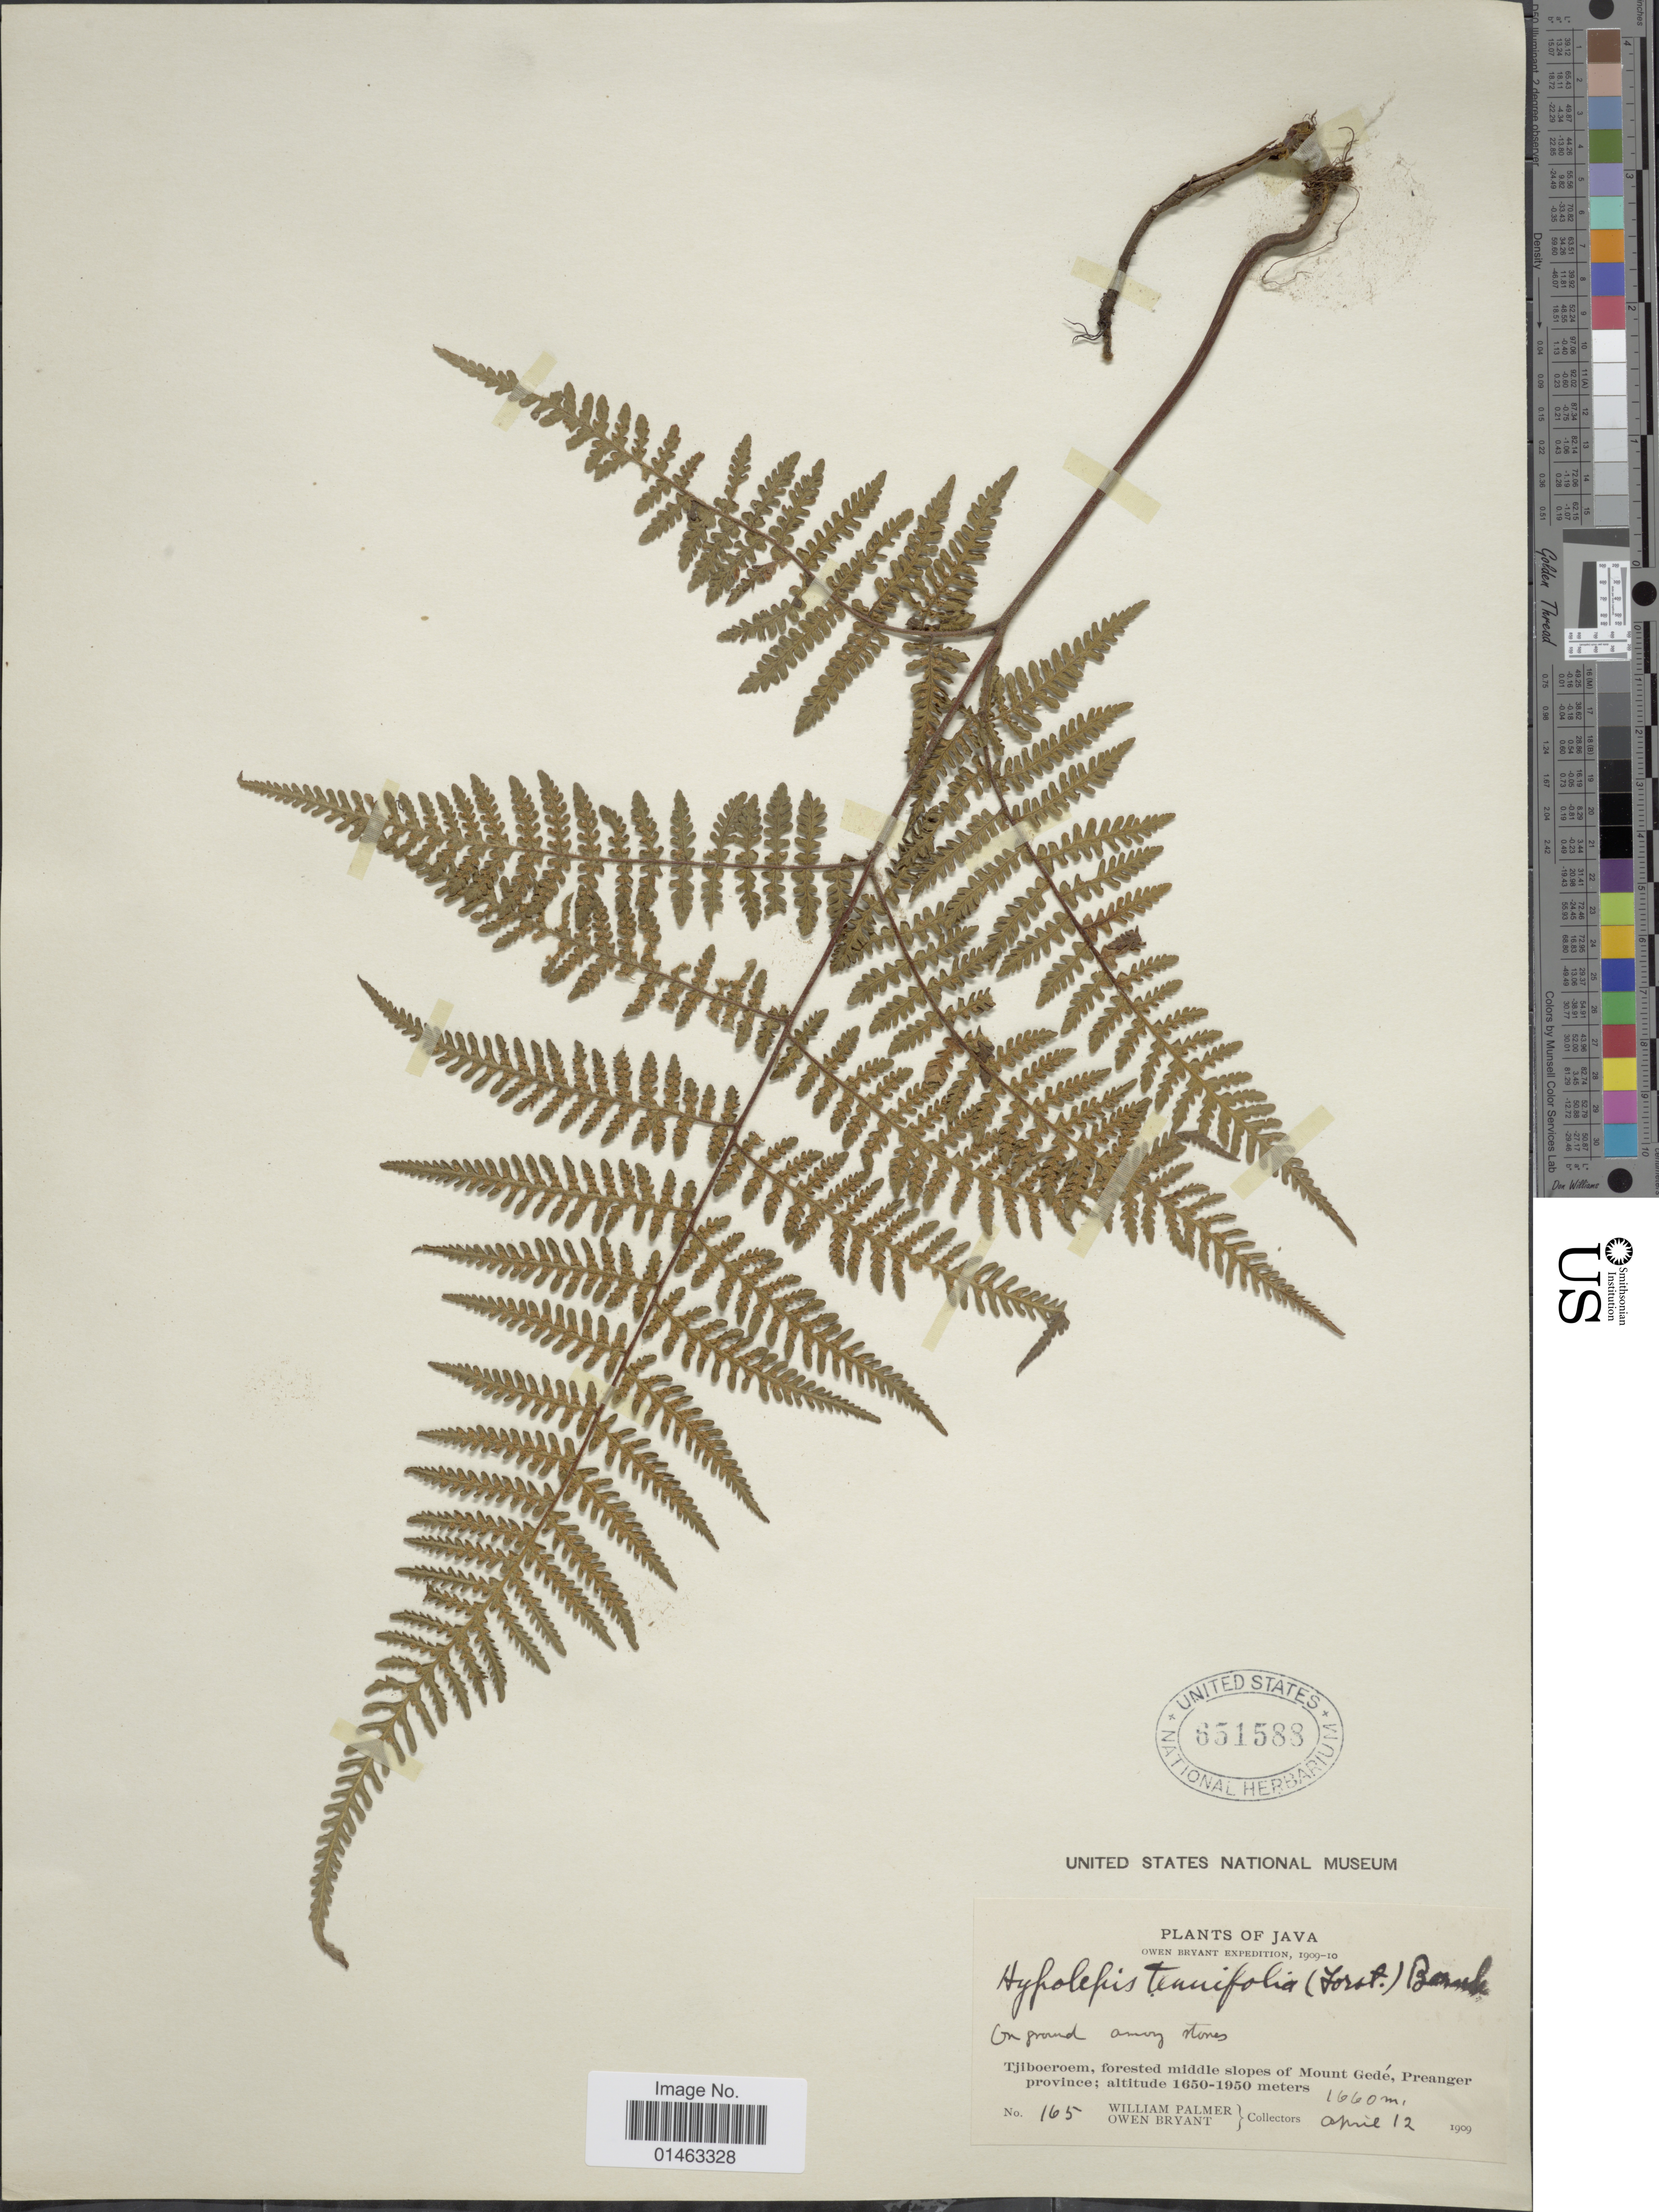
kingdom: Plantae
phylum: Tracheophyta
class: Polypodiopsida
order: Polypodiales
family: Dennstaedtiaceae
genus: Hypolepis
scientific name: Hypolepis tenuifolia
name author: (G. Forst.) Bernh.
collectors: W. Palmer & O. Bryant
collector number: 165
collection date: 1909-04-12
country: Indonesia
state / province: Java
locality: Tjiboeroem, forested middle slopes of Mount Gedé, Preanger province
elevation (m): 1660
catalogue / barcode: US 651588